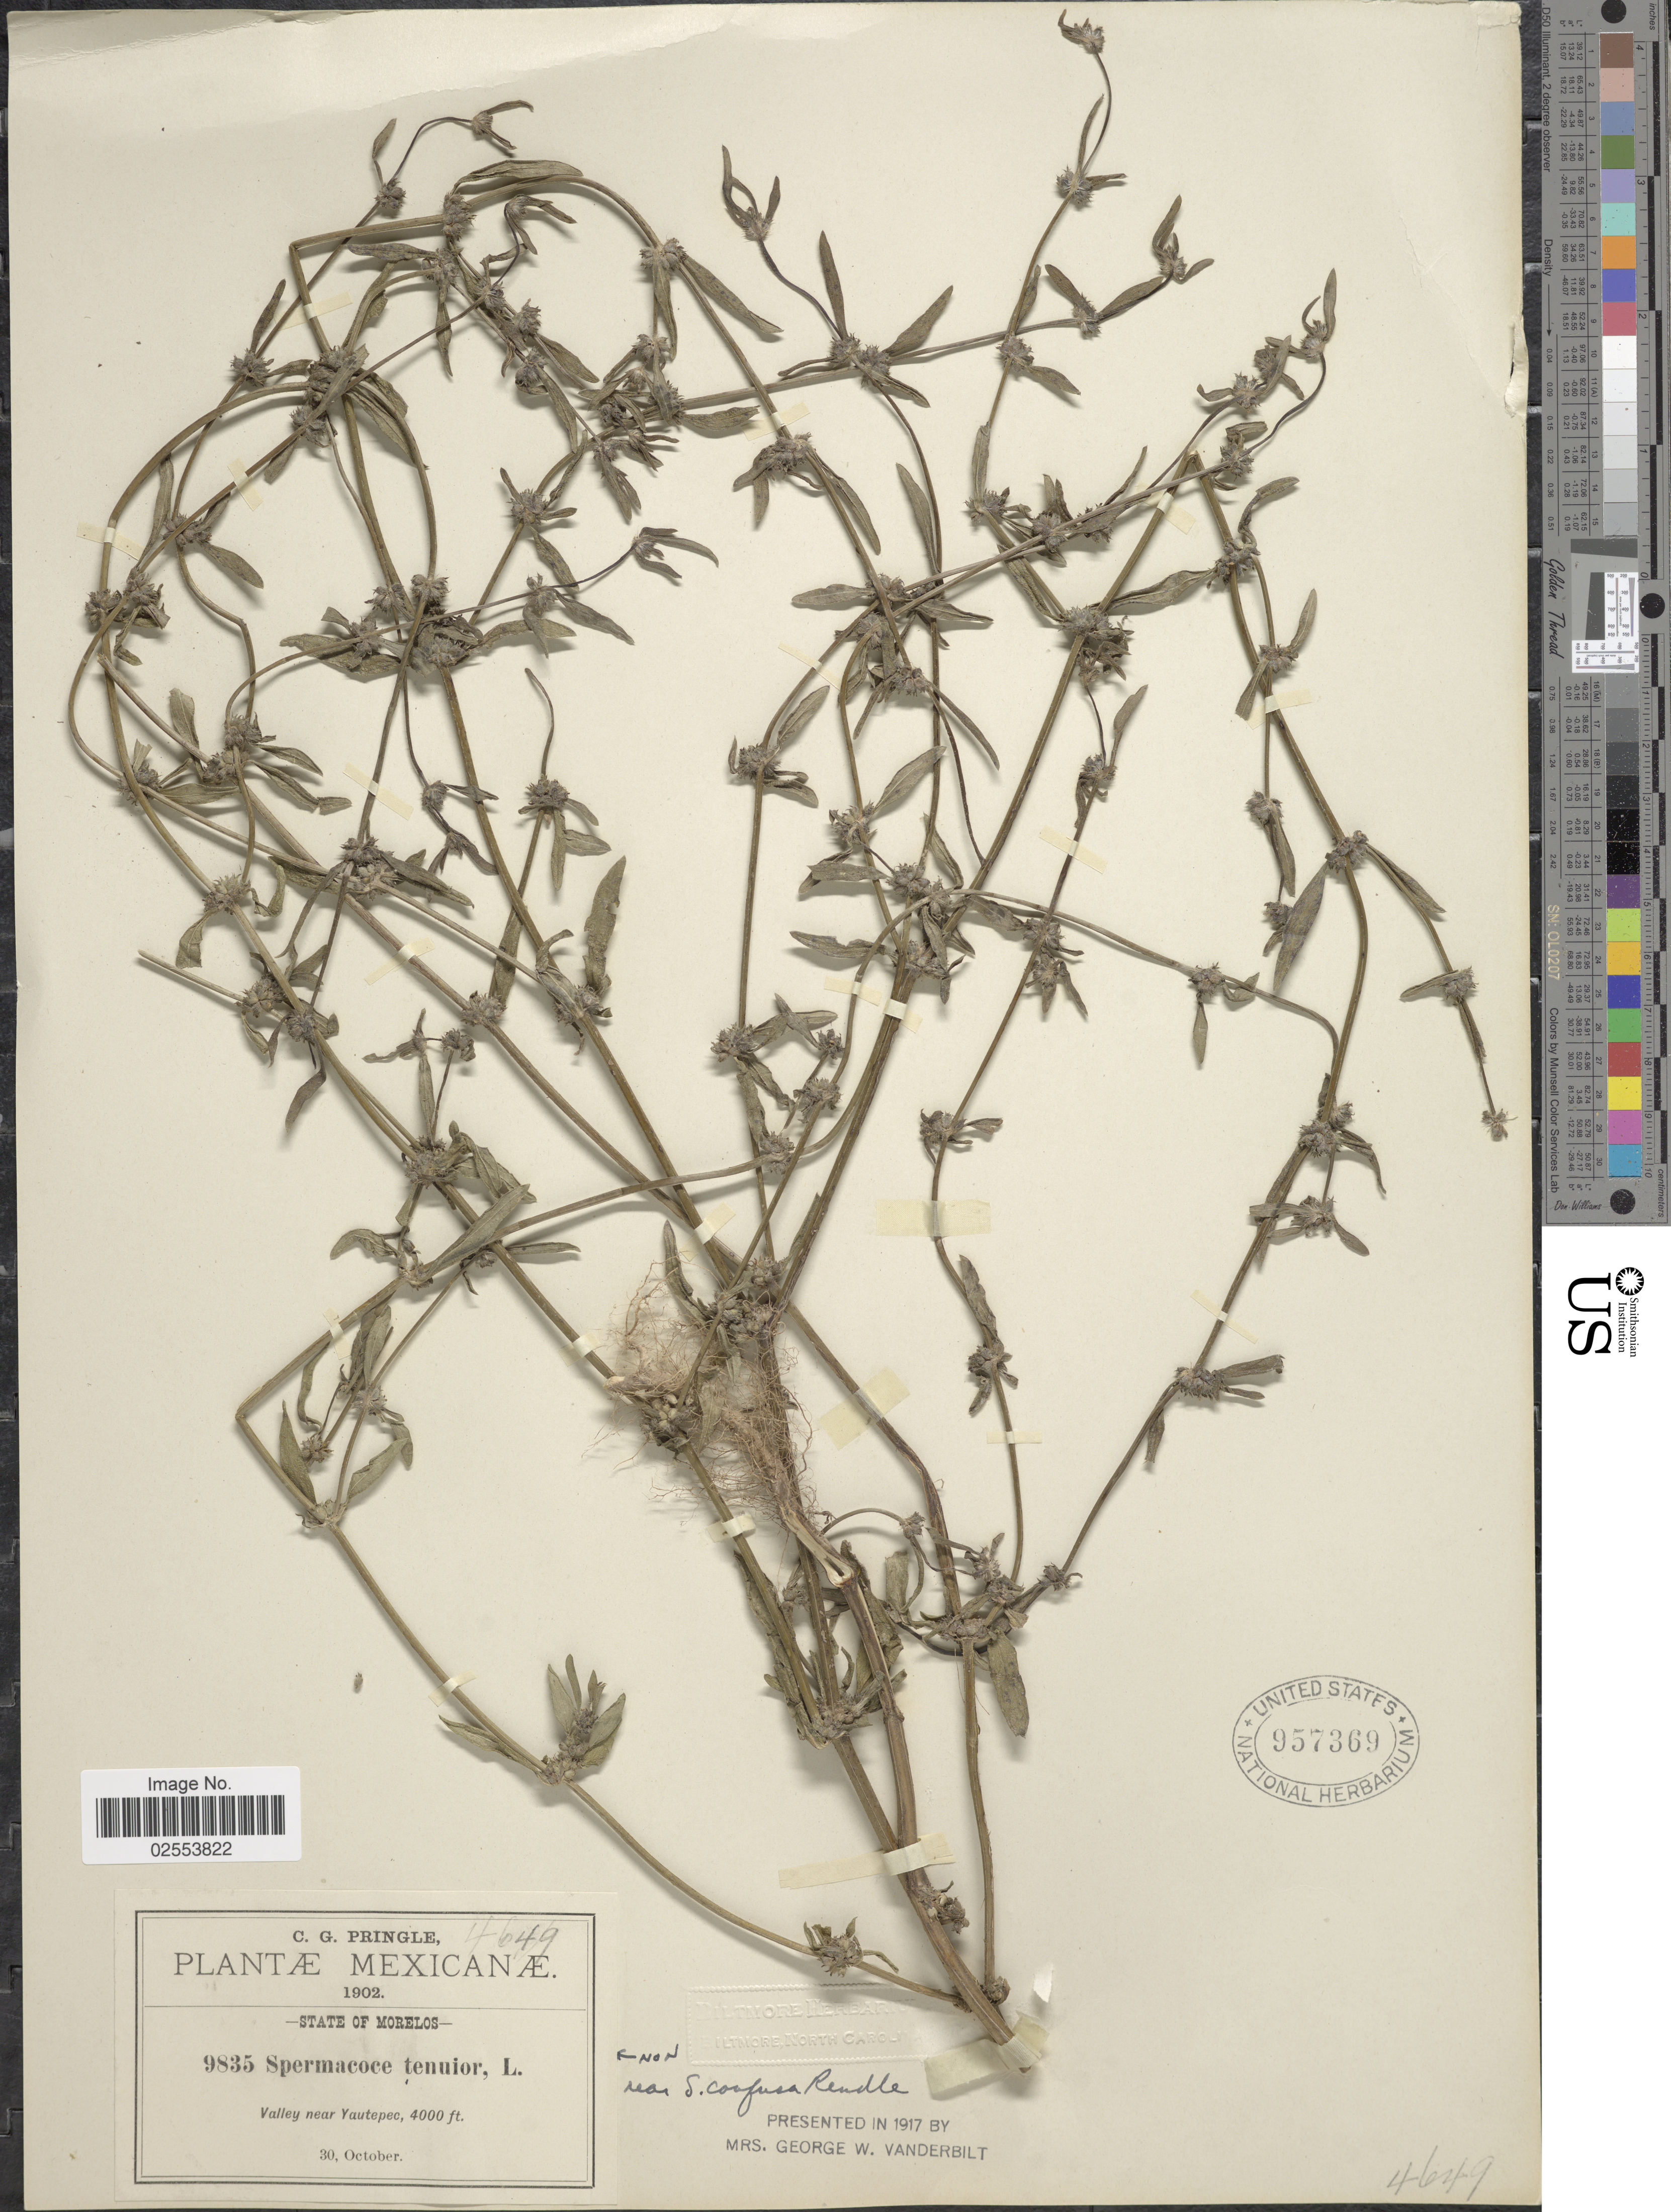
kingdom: Plantae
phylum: Tracheophyta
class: Magnoliopsida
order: Gentianales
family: Rubiaceae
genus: Spermacoce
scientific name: Spermacoce tenuior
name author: L.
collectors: C. G. Pringle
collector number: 9835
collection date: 1902-10-30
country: Mexico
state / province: Morelos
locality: Valley near Yautepec.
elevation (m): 1219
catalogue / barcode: US 957369